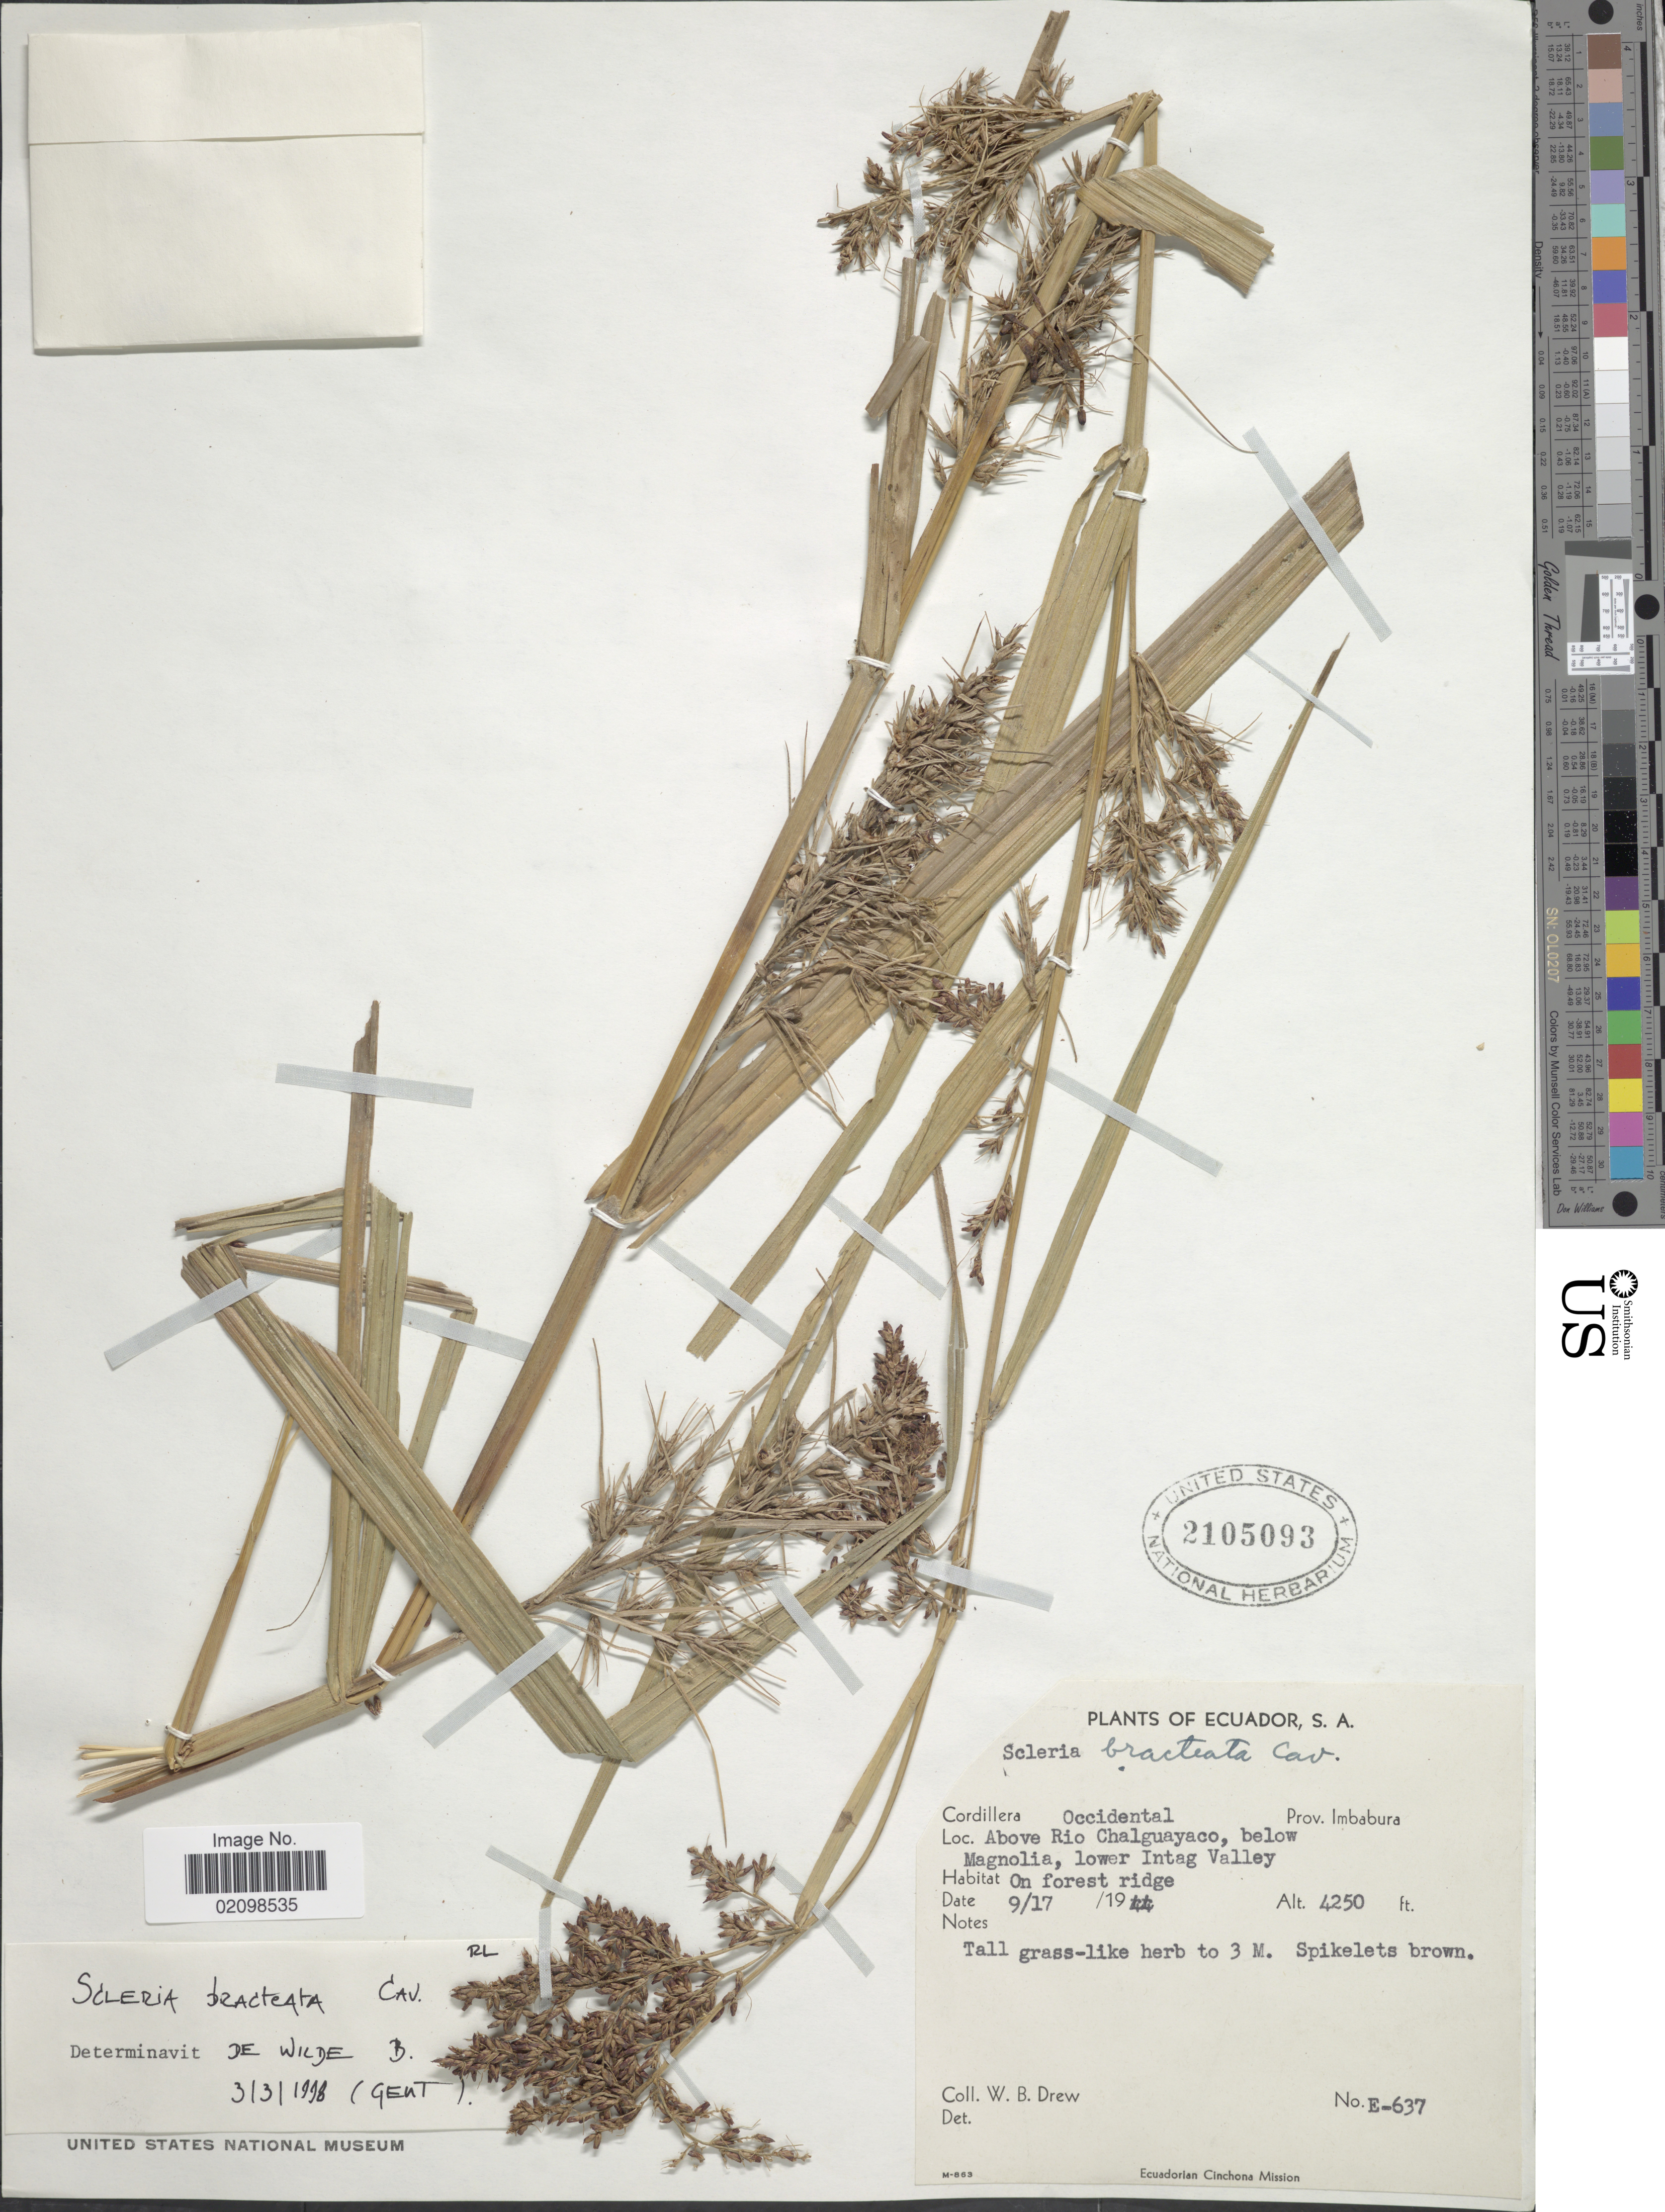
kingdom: Plantae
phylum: Tracheophyta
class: Liliopsida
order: Poales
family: Cyperaceae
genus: Scleria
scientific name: Scleria bracteata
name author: Cav.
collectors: W. B. Drew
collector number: E-637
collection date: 1944-09-17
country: Ecuador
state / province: Imbabura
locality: Cordillera Occidental, Prov. Imbabura. Above Rio Chalguayaco, below Magnolia, lower Intag Valley.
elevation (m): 1295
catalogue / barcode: US 2105093